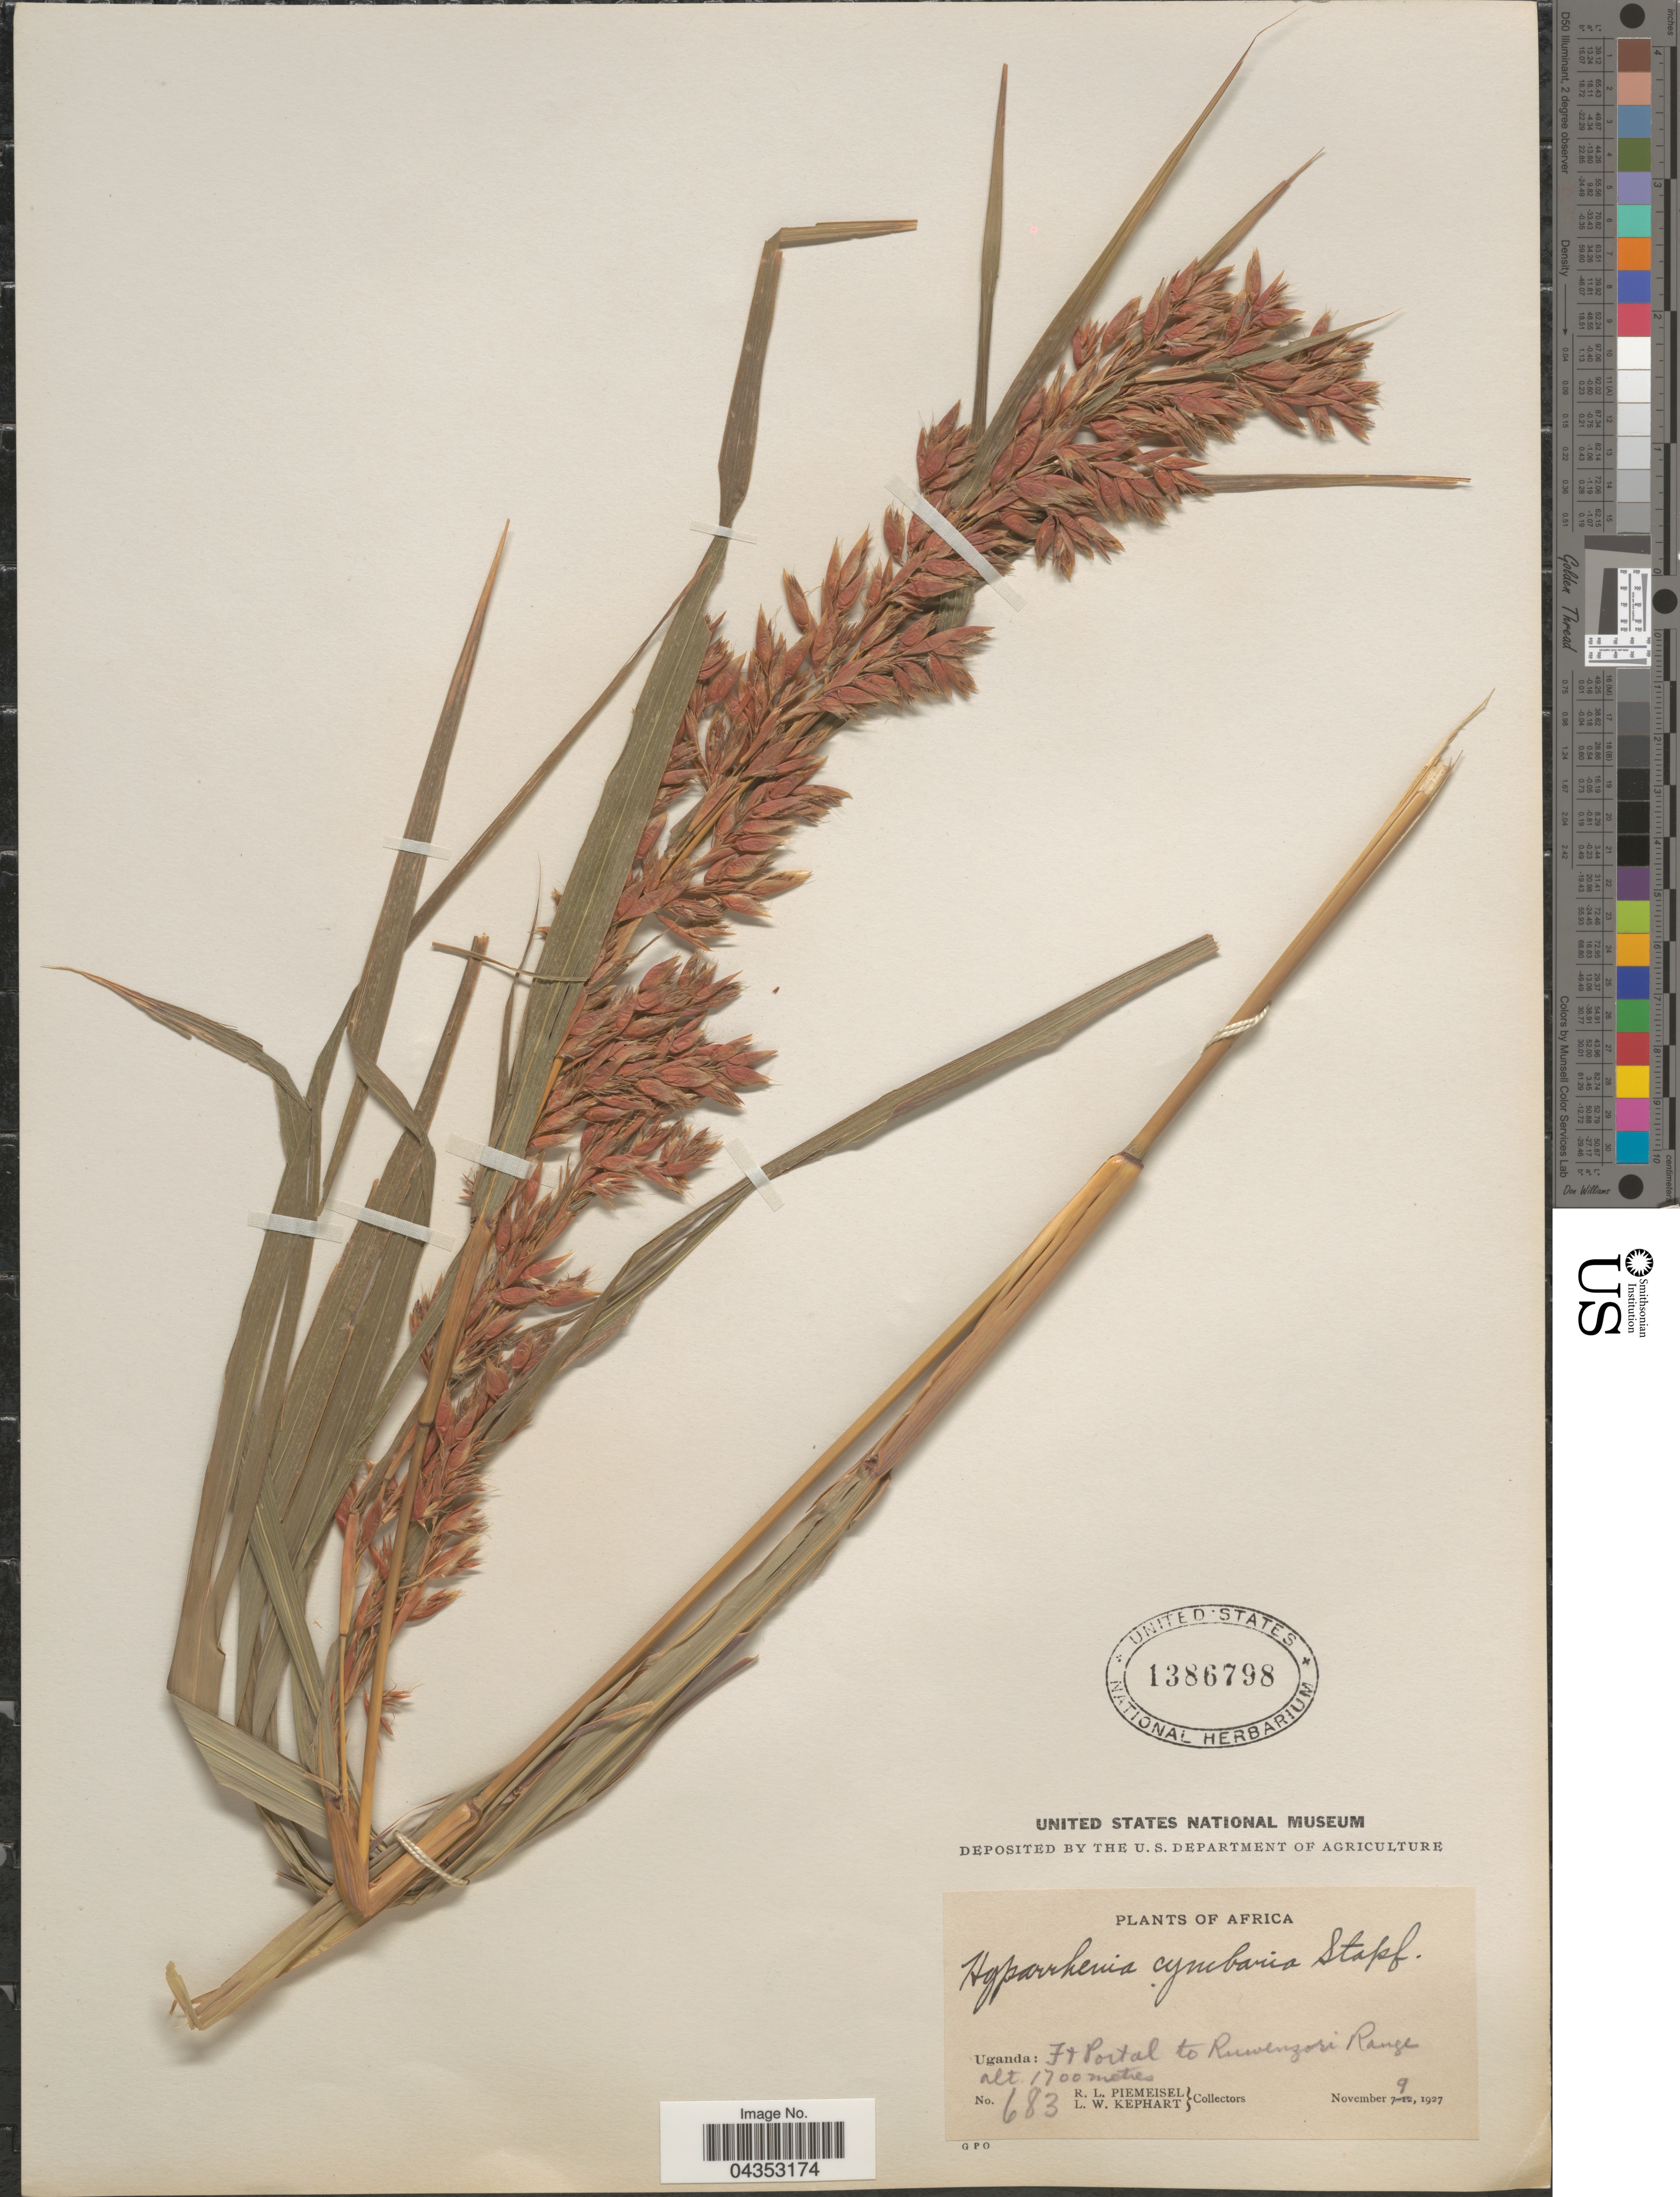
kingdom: Plantae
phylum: Tracheophyta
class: Liliopsida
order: Poales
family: Poaceae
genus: Hyparrhenia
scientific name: Hyparrhenia cymbaria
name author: (L.) Stapf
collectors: L. W. Piemeisel & L. W. Kephart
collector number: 683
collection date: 1927-11-09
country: Uganda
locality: Ft. Portal to Ruwenzori Range.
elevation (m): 1700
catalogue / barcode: US 1386798